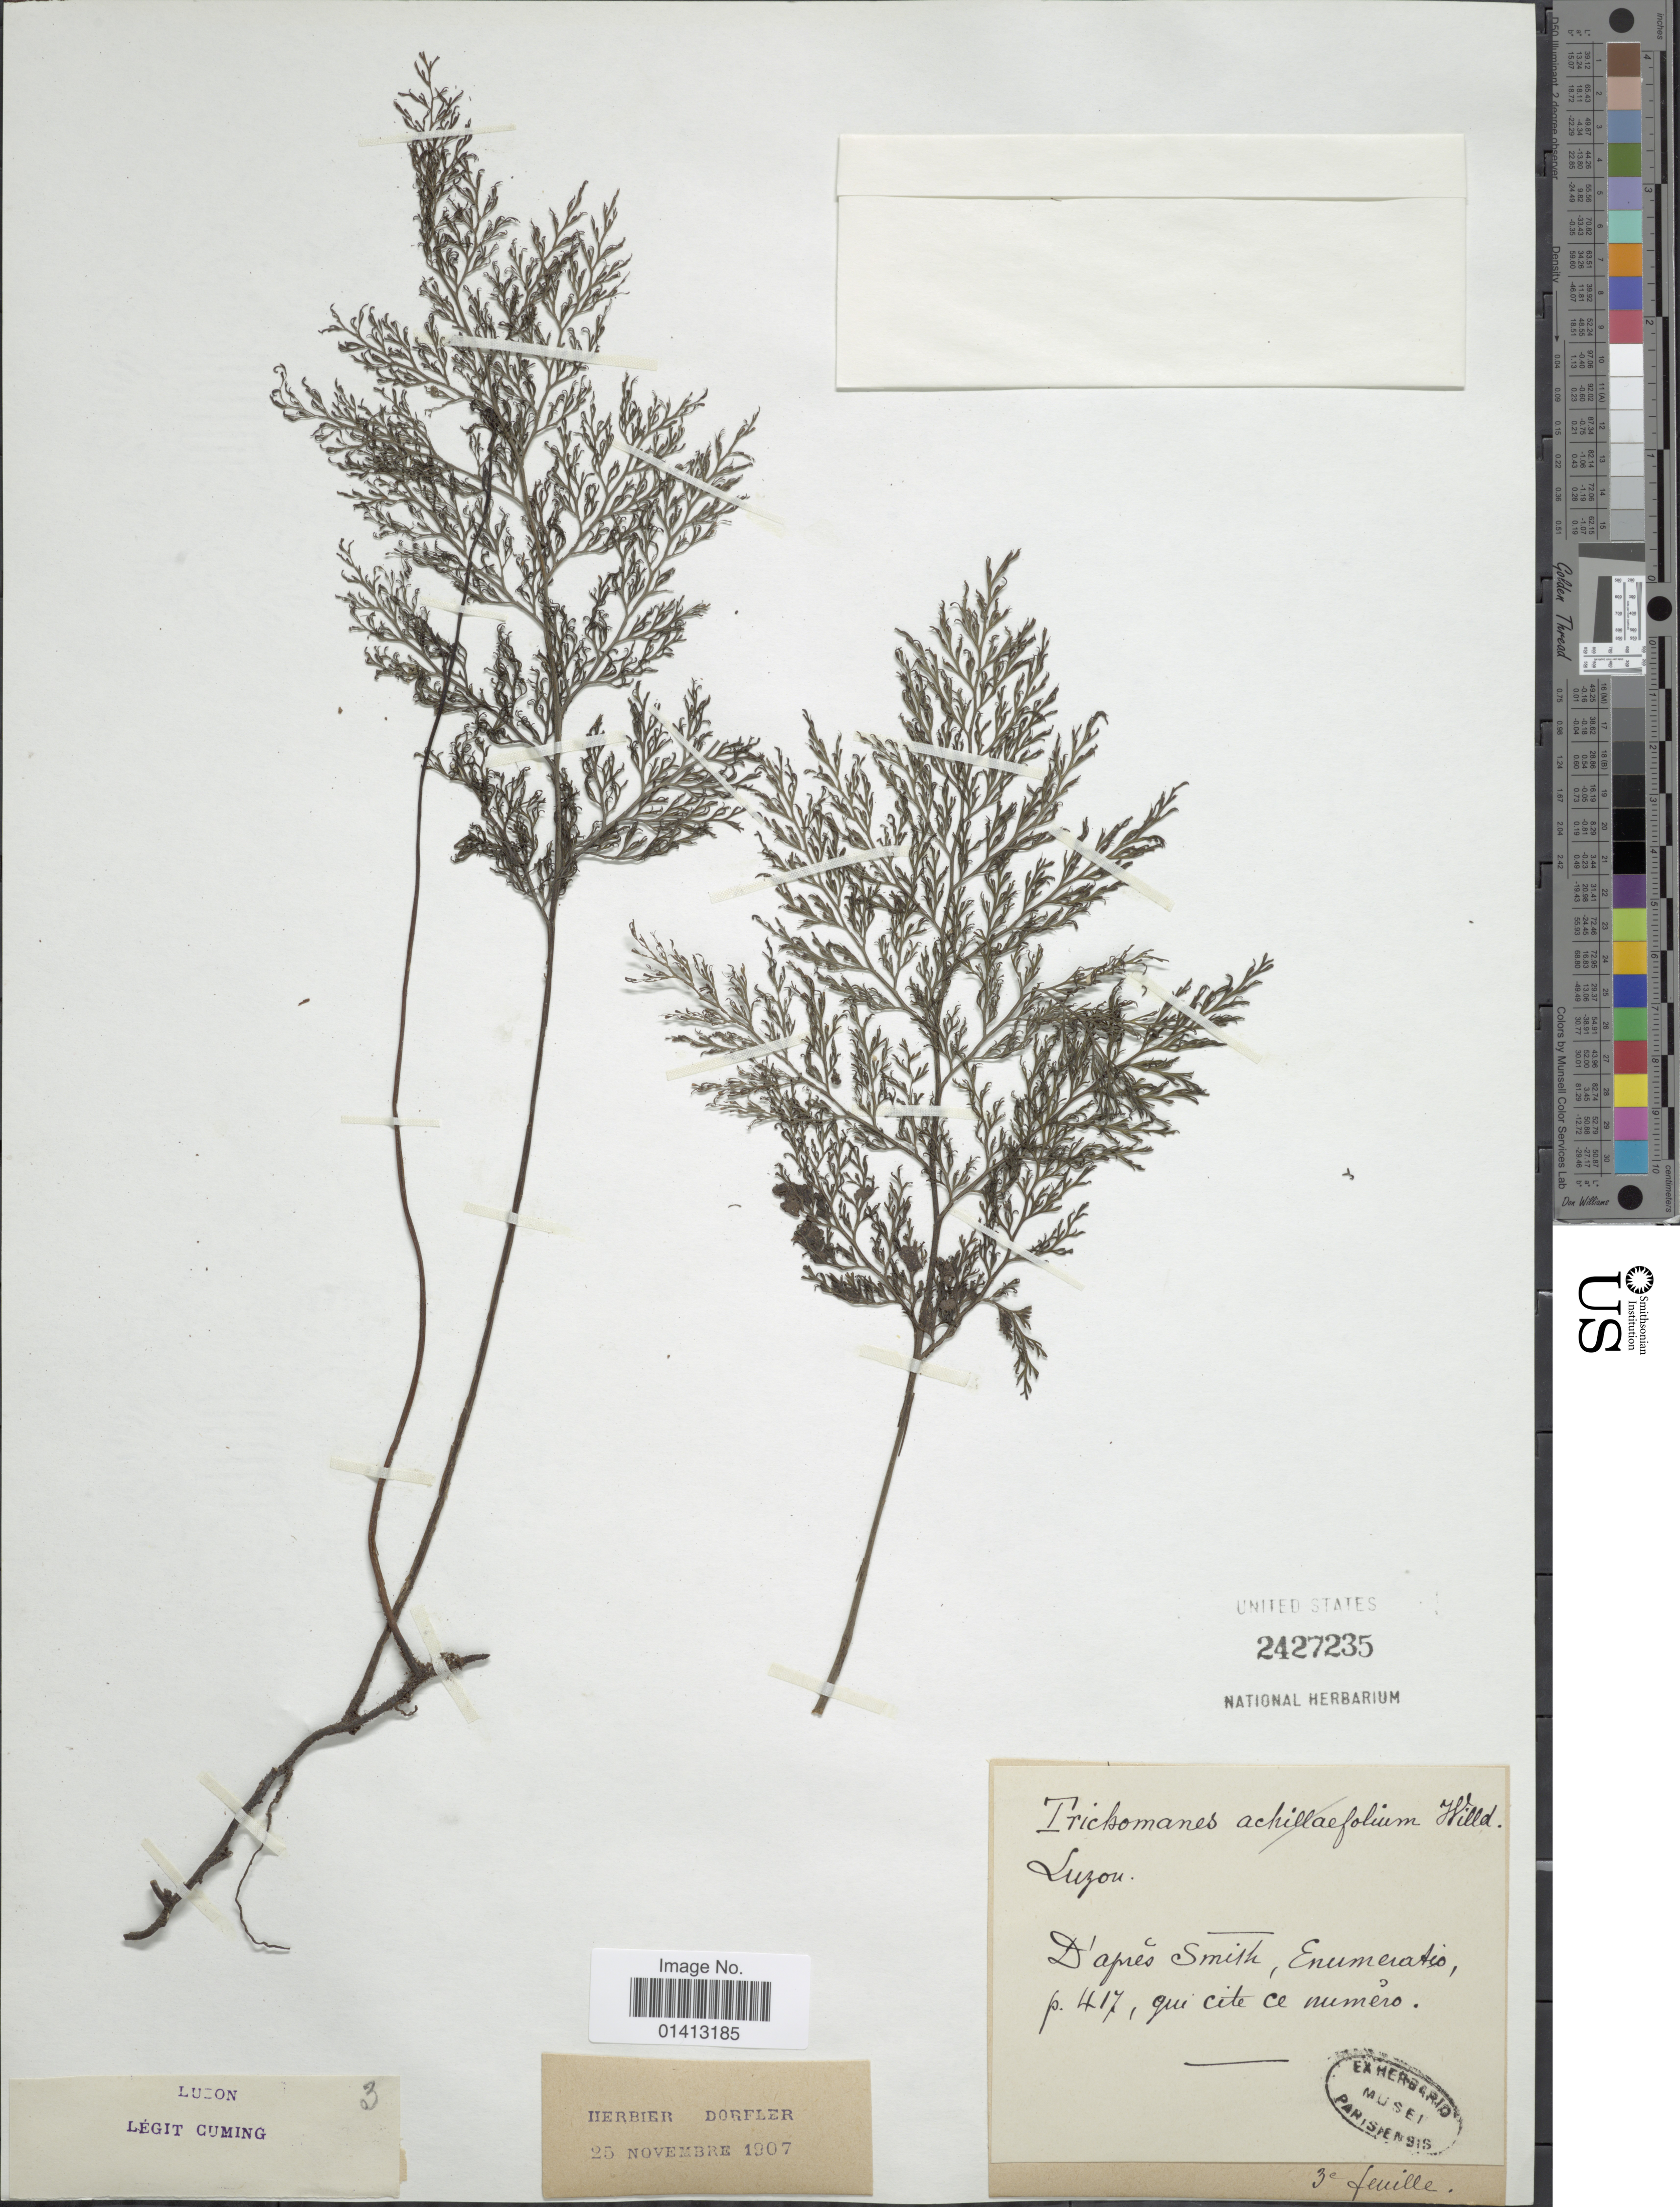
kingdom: Plantae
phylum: Tracheophyta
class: Polypodiopsida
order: Hymenophyllales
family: Hymenophyllaceae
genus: Crepidomanes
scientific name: Crepidomanes sp.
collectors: D. Smith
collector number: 417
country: Philippines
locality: Luzon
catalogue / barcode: US 2427235